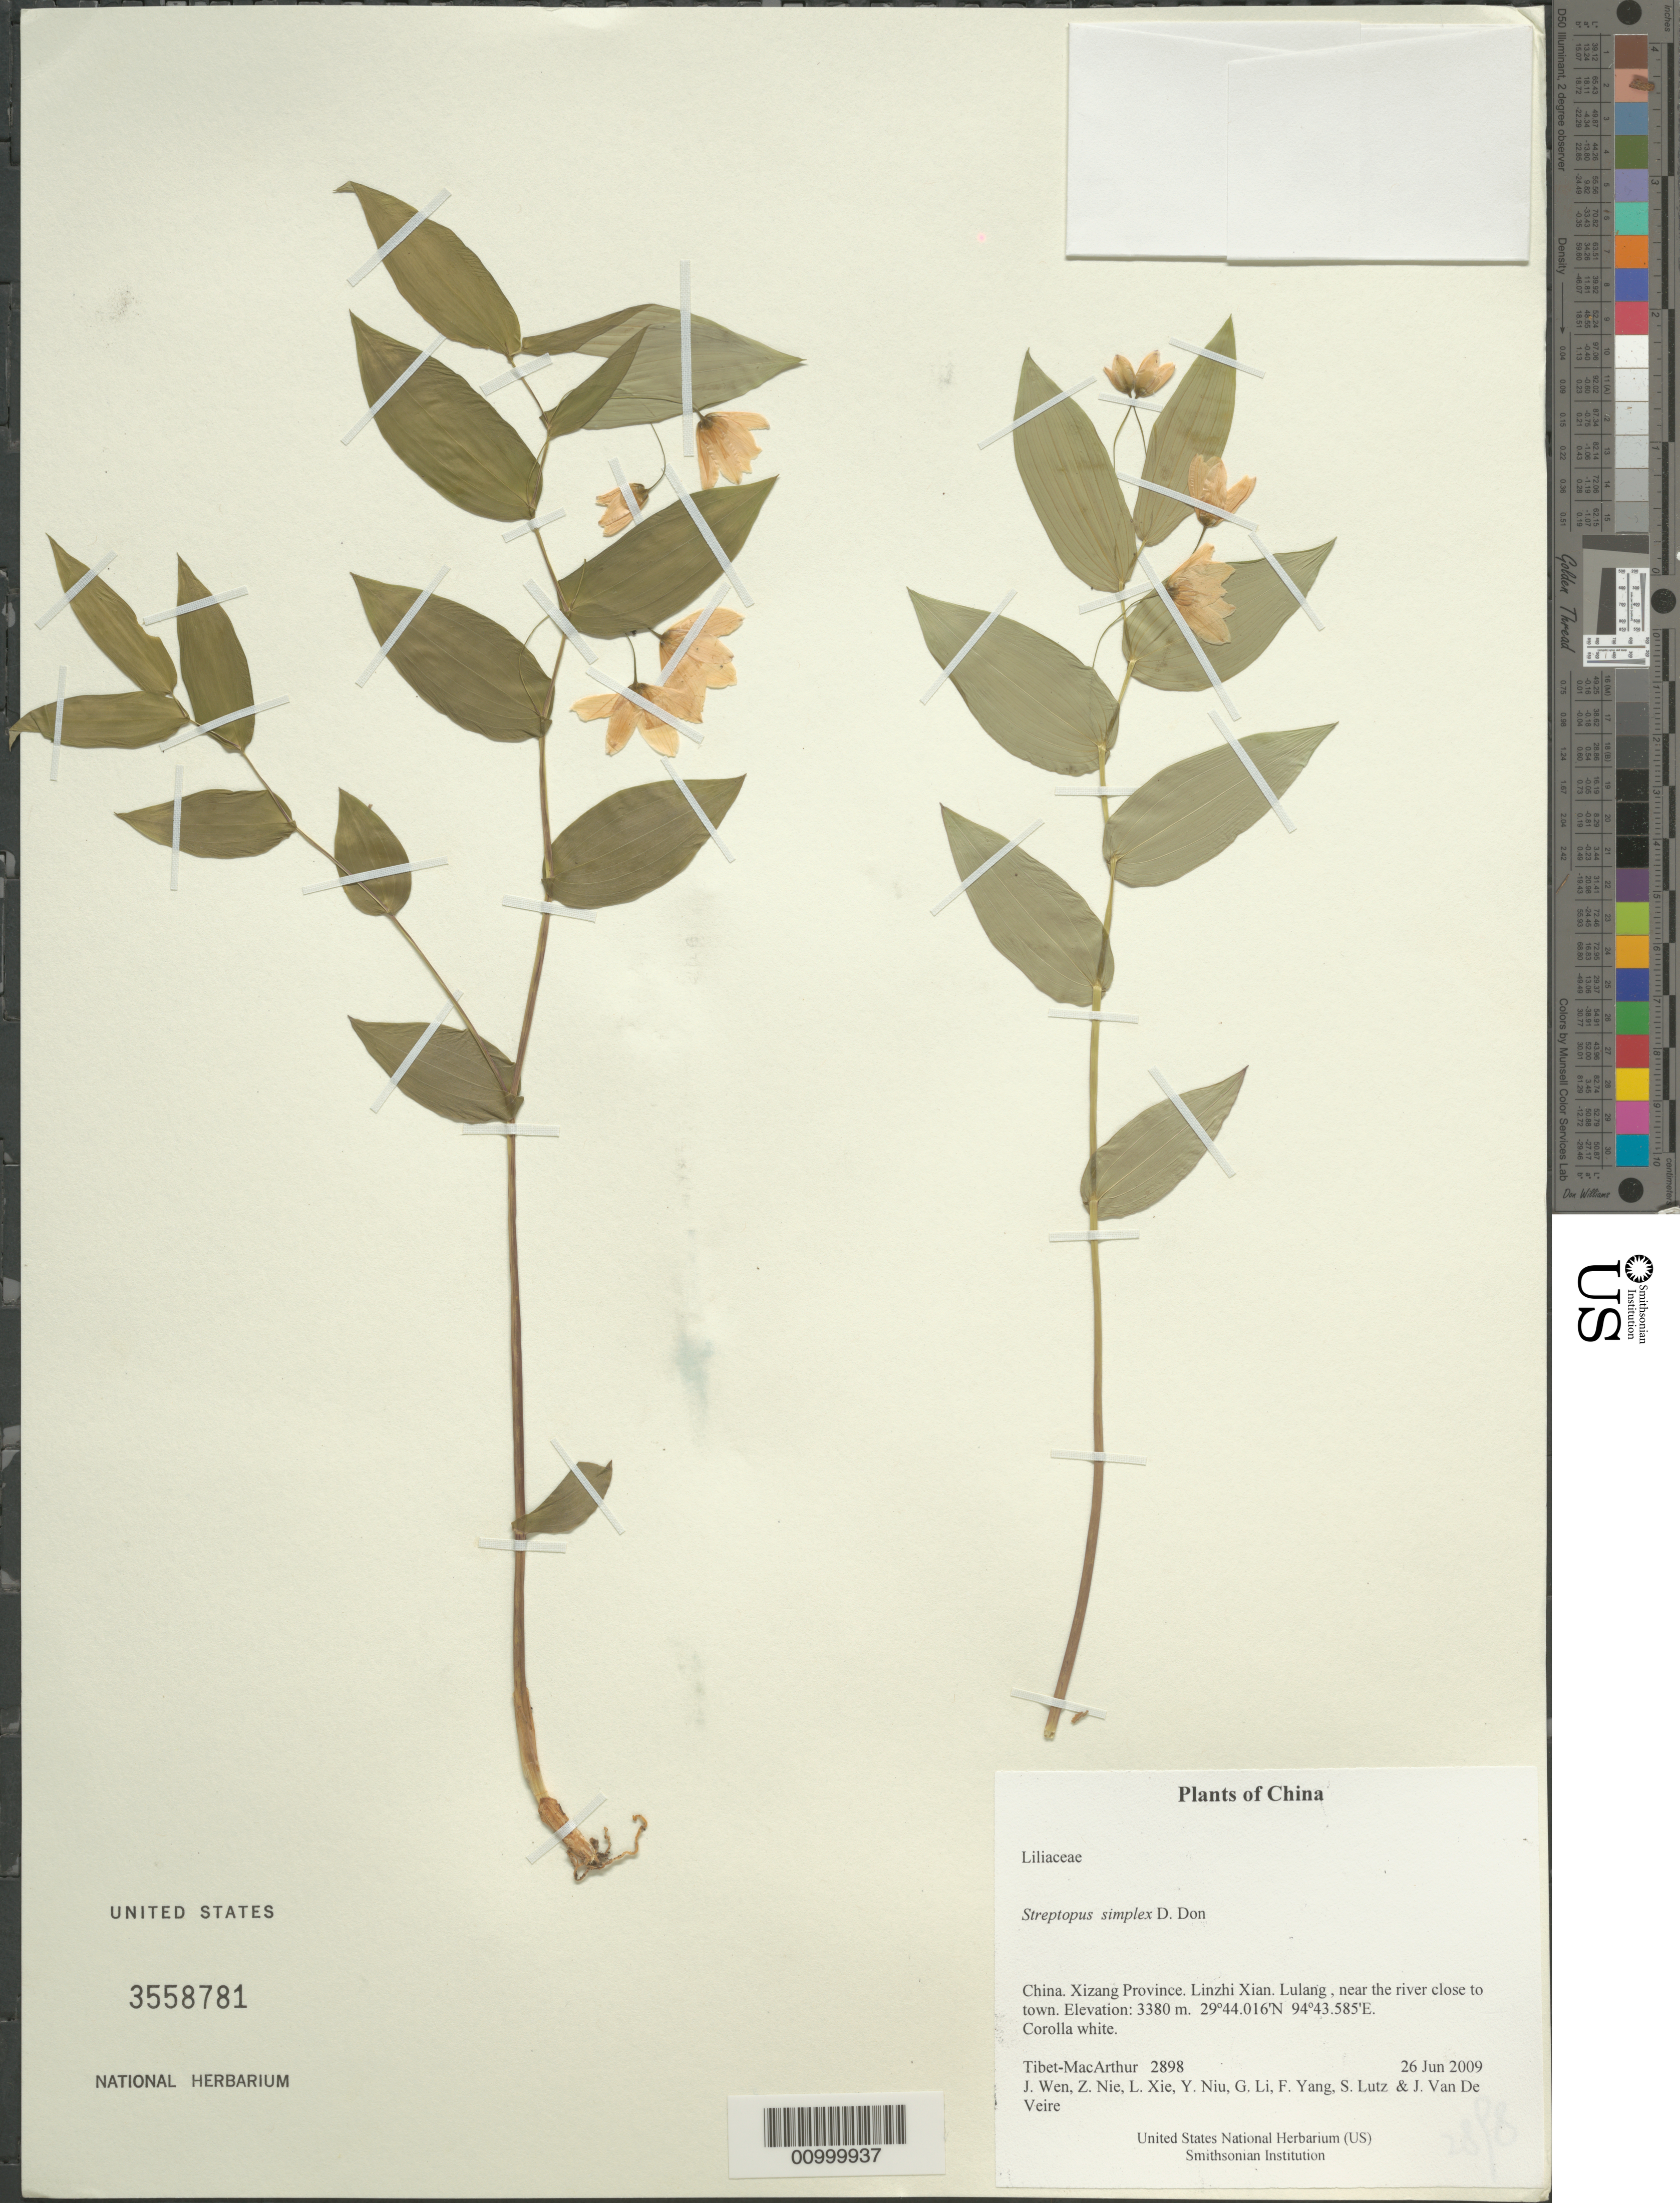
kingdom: Plantae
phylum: Tracheophyta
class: Liliopsida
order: Liliales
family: Liliaceae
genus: Streptopus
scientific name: Streptopus simplex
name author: D. Don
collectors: Tibet-MacArthur, J. Wen, Z. Nie, L. Xie, Y. Niu, G. Li, F. Yang, S. Lutz & J. Van De Veire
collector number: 2898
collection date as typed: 26 Jun 2009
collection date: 2009-06-26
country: China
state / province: Xizang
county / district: Linzhi Xian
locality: Lulang , near the river close to town.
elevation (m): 3380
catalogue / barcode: US 3558781